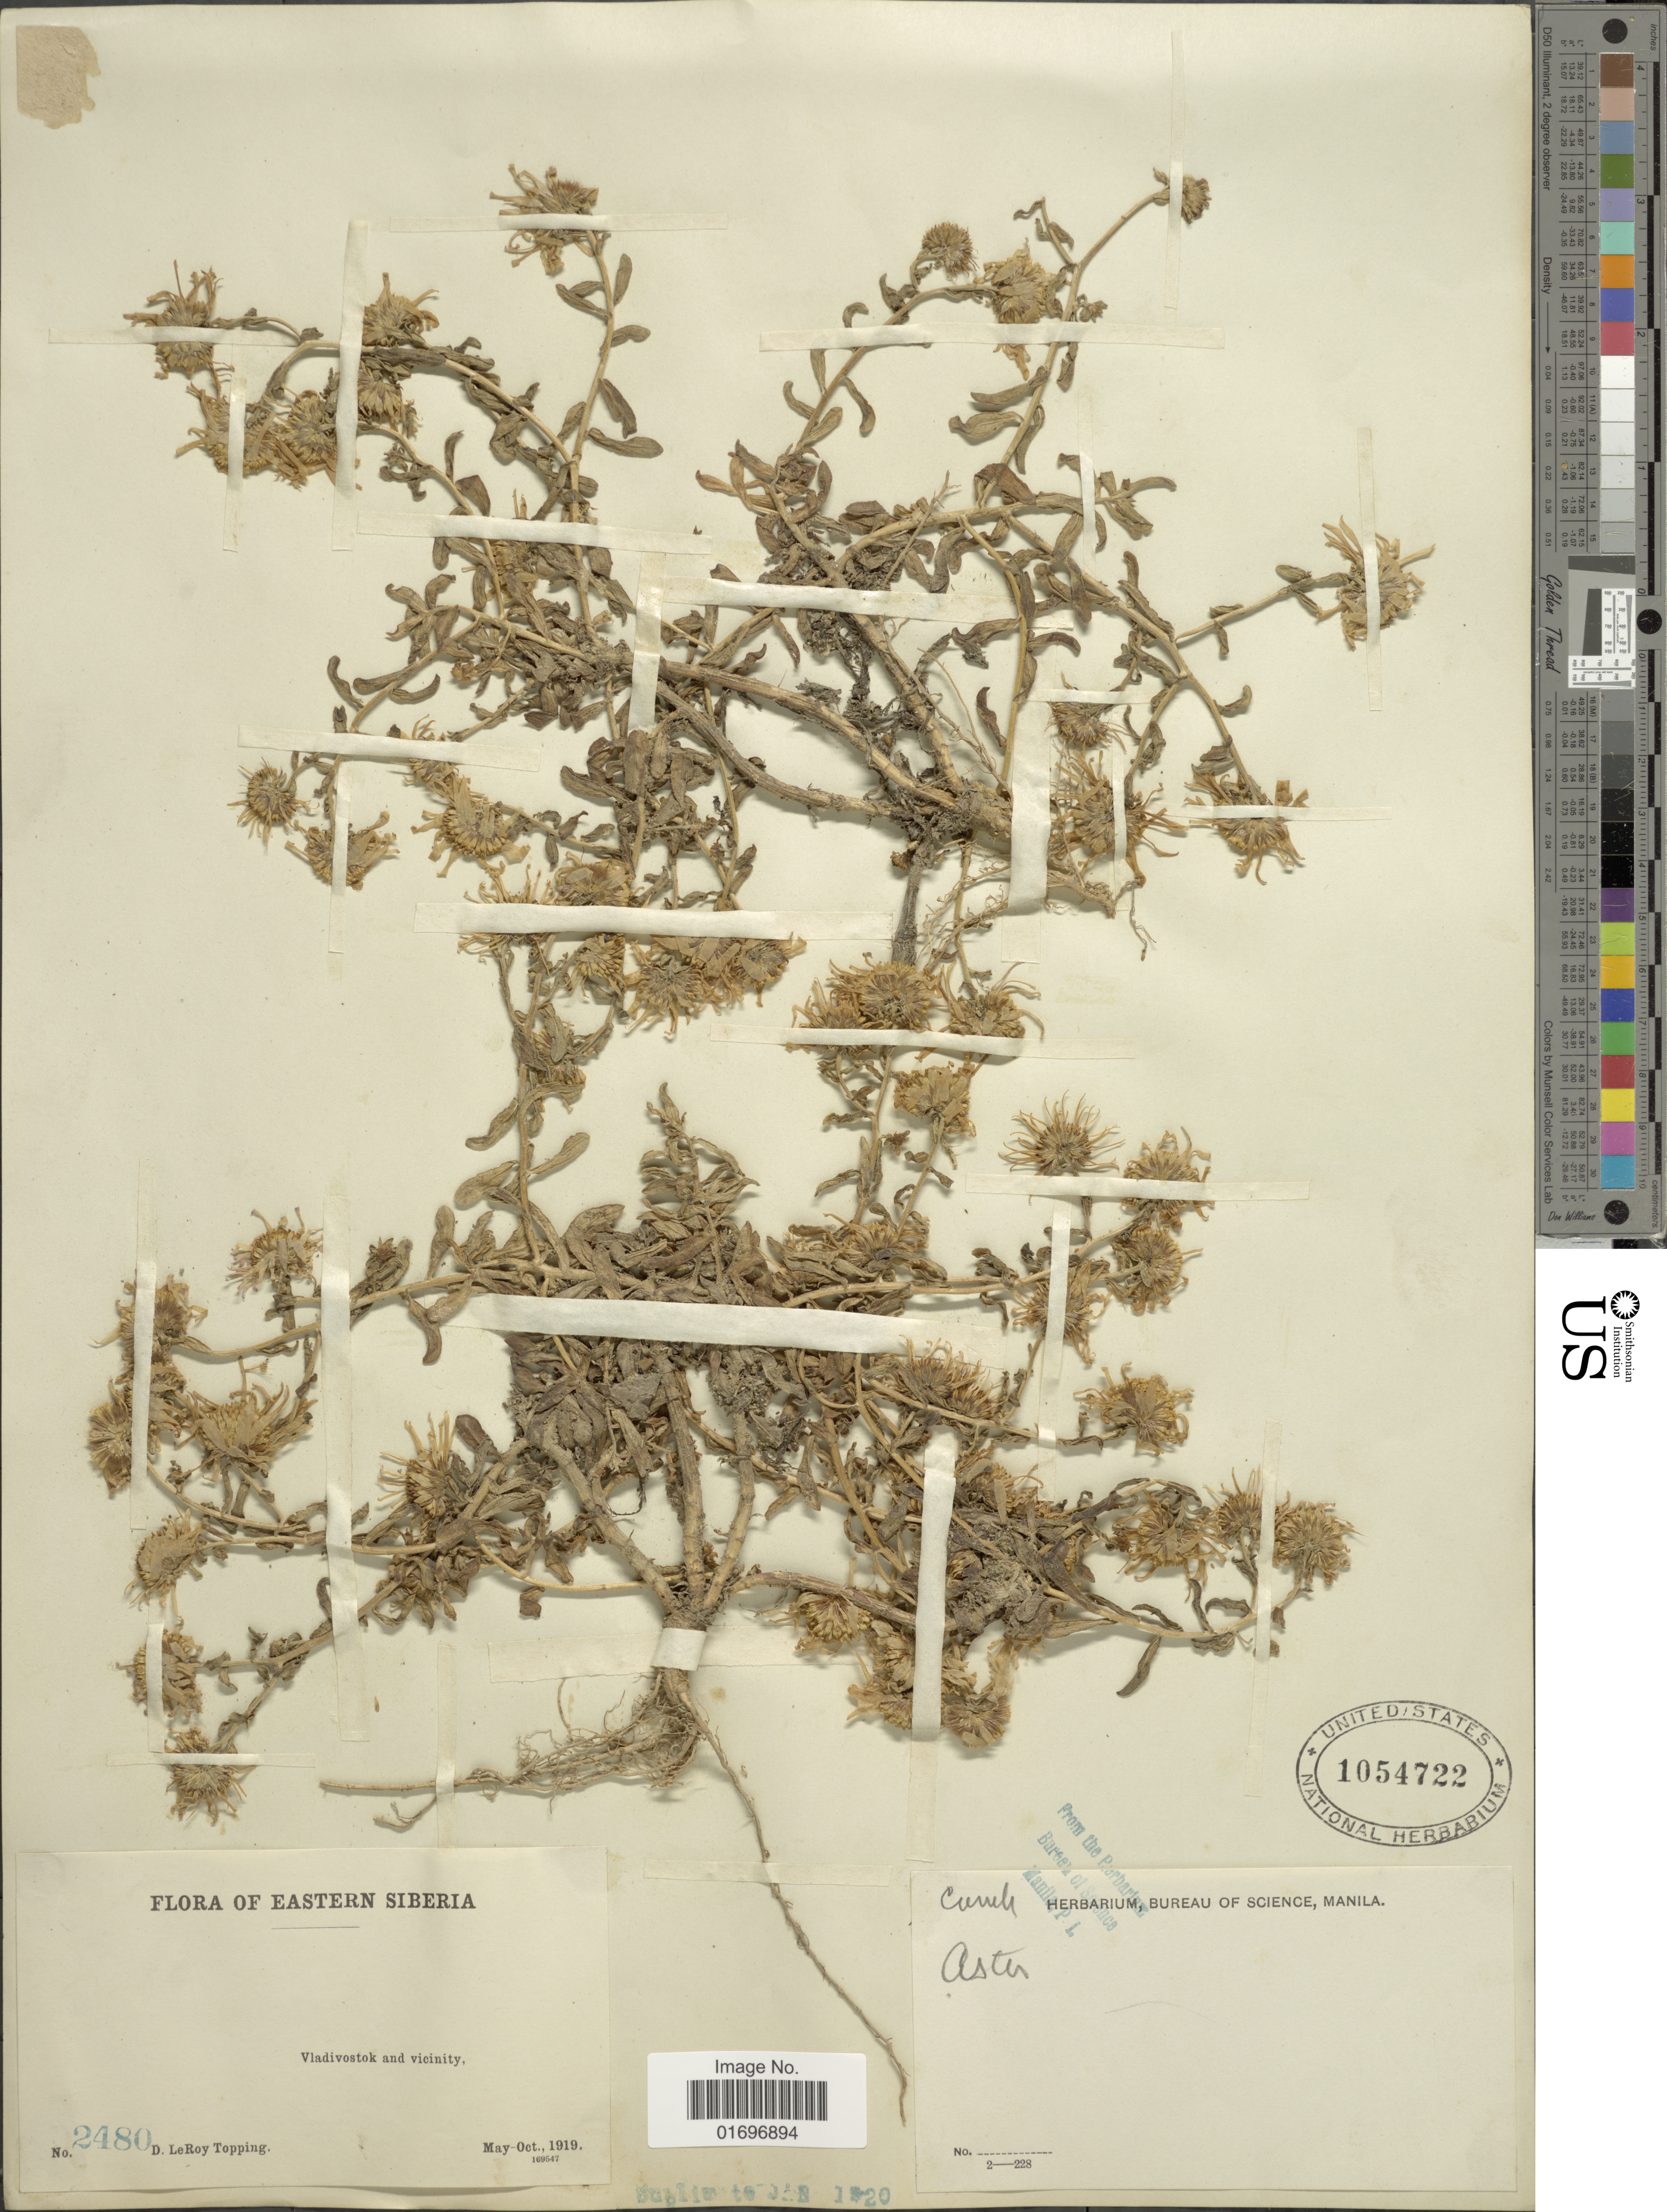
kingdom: Plantae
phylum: Tracheophyta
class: Magnoliopsida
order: Asterales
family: Asteraceae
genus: Aster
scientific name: Aster sp.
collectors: D. L. Topping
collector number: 2480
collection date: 1919-05/1919-10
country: Russian Federation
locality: Eastern Siberia. Vladivostok and vicinity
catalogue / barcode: US 1054722